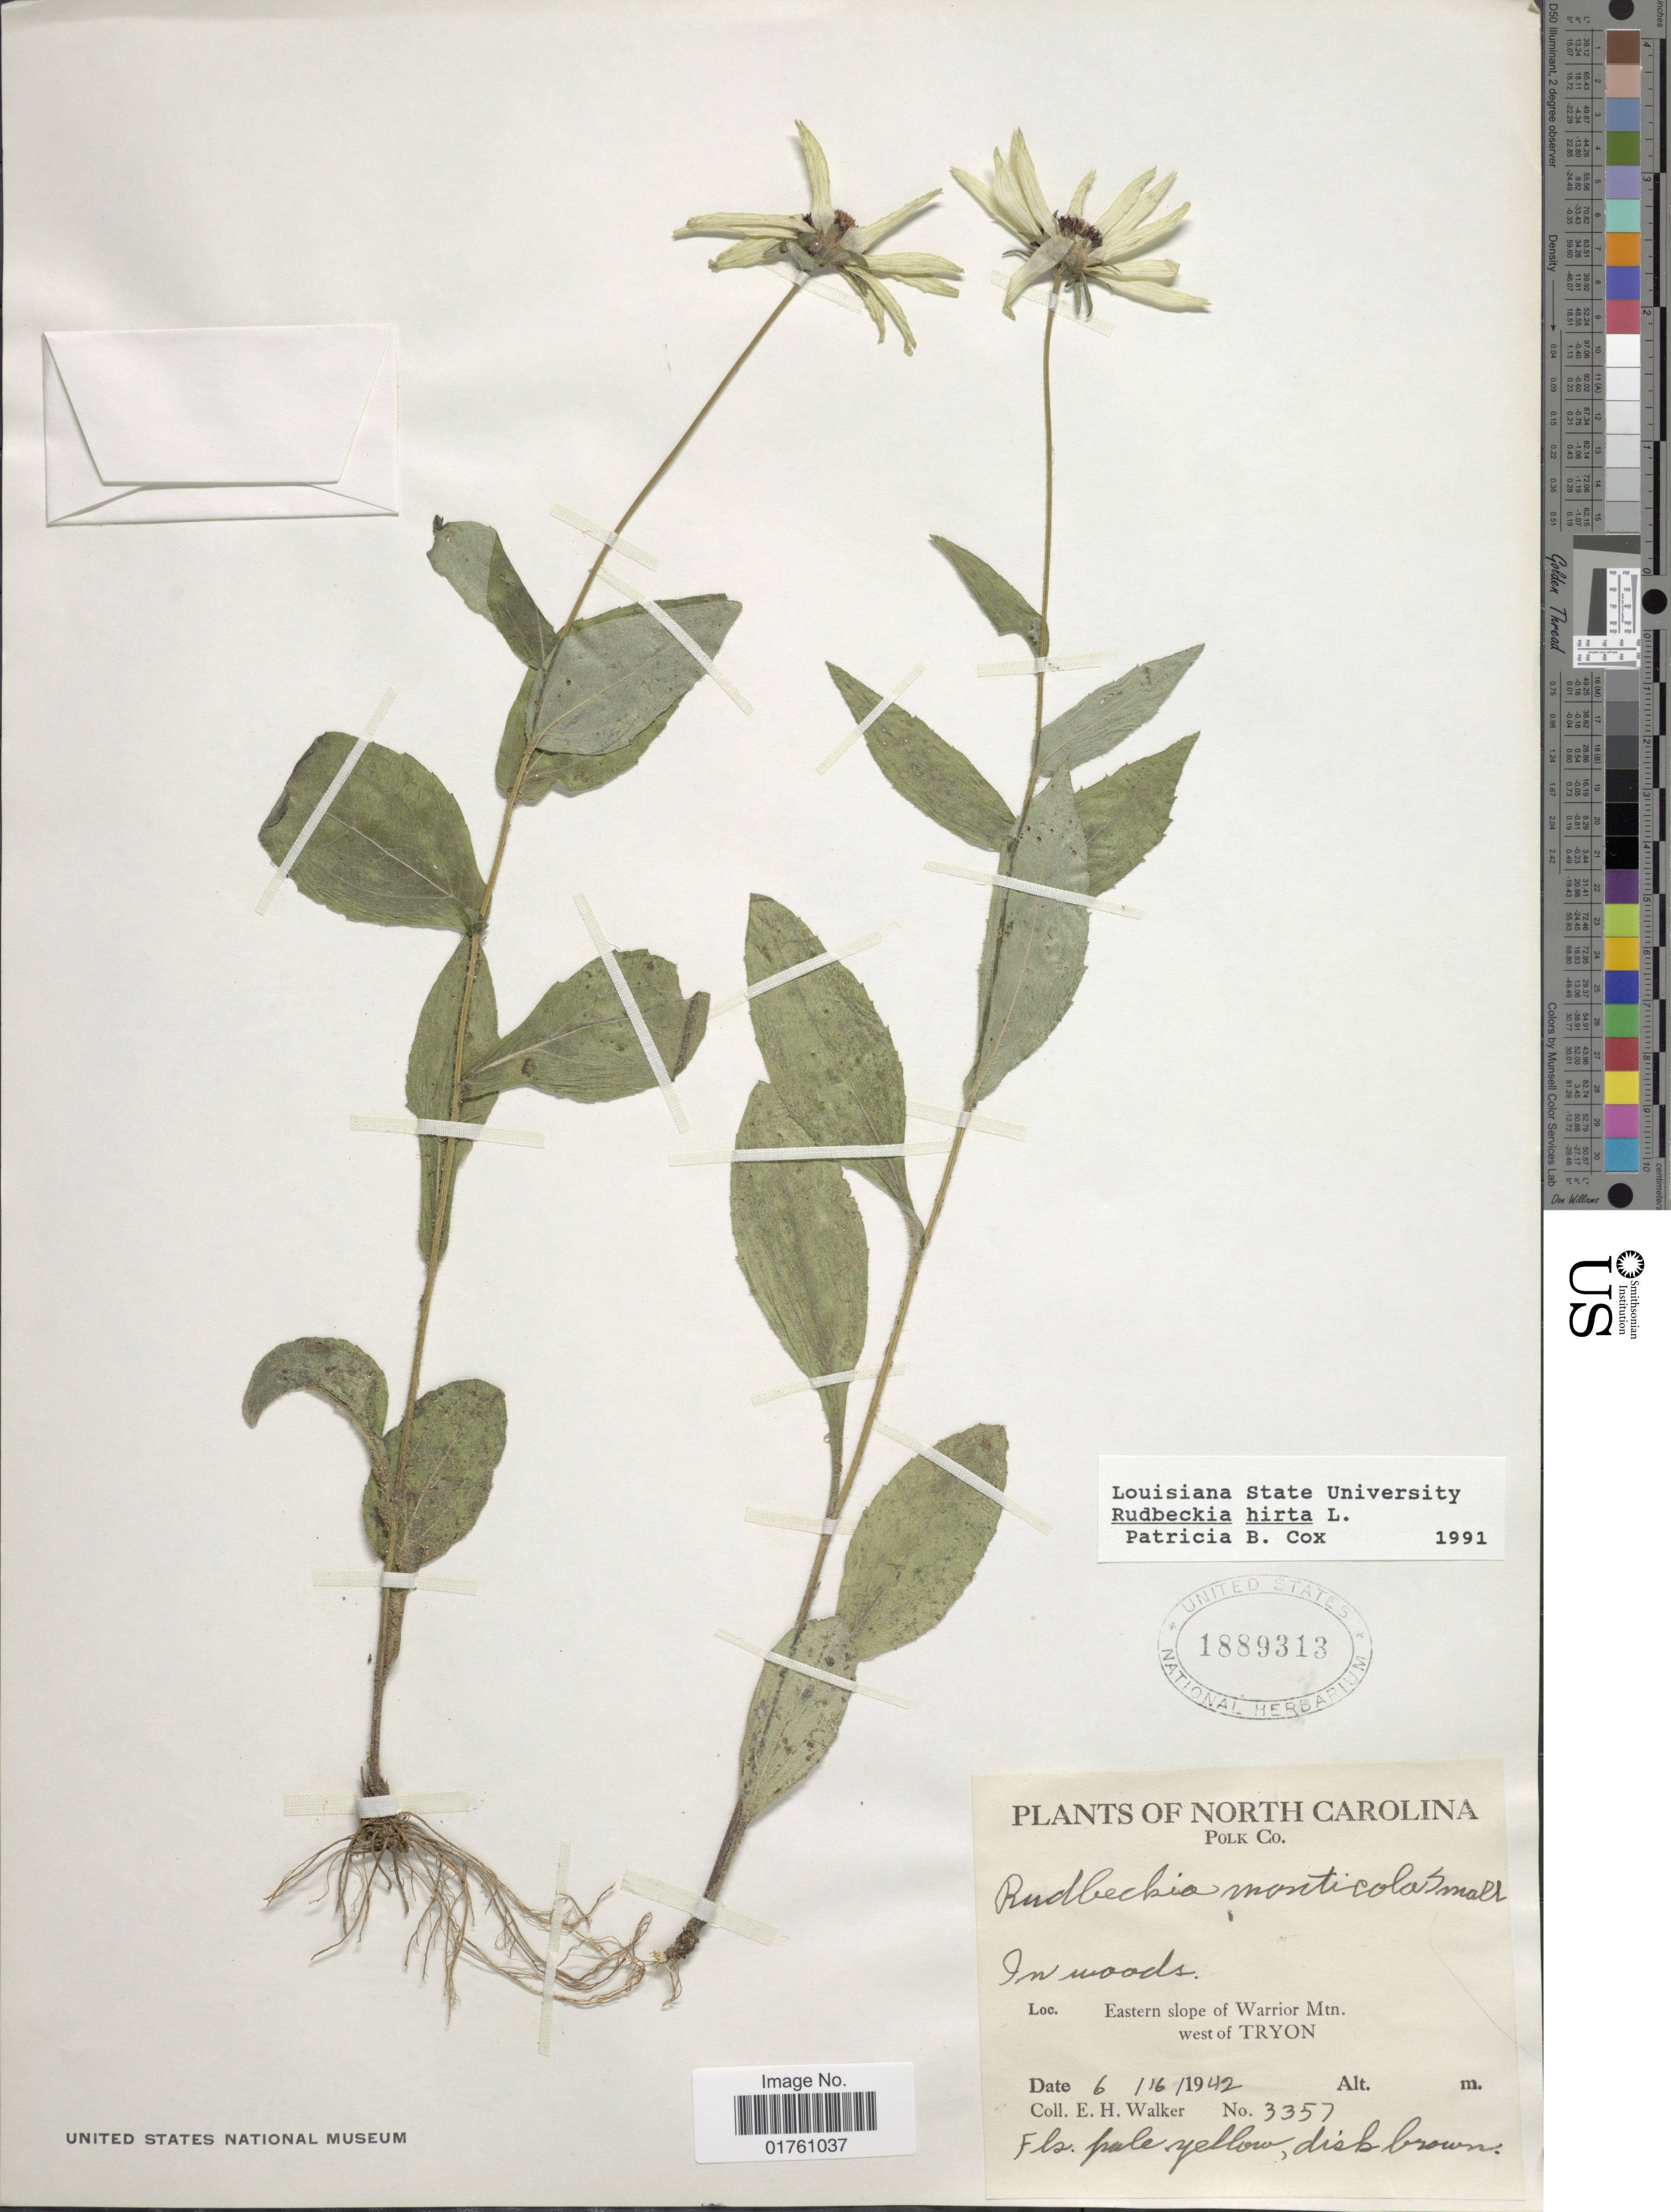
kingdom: Plantae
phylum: Tracheophyta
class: Magnoliopsida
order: Asterales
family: Asteraceae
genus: Rudbeckia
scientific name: Rudbeckia hirta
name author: L.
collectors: E. H. Walker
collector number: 3357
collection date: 1942-06-16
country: United States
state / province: North Carolina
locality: Polk Co, In woods, Eastern slope of Warrior Mtn, west of Tryon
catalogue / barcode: US 1889313